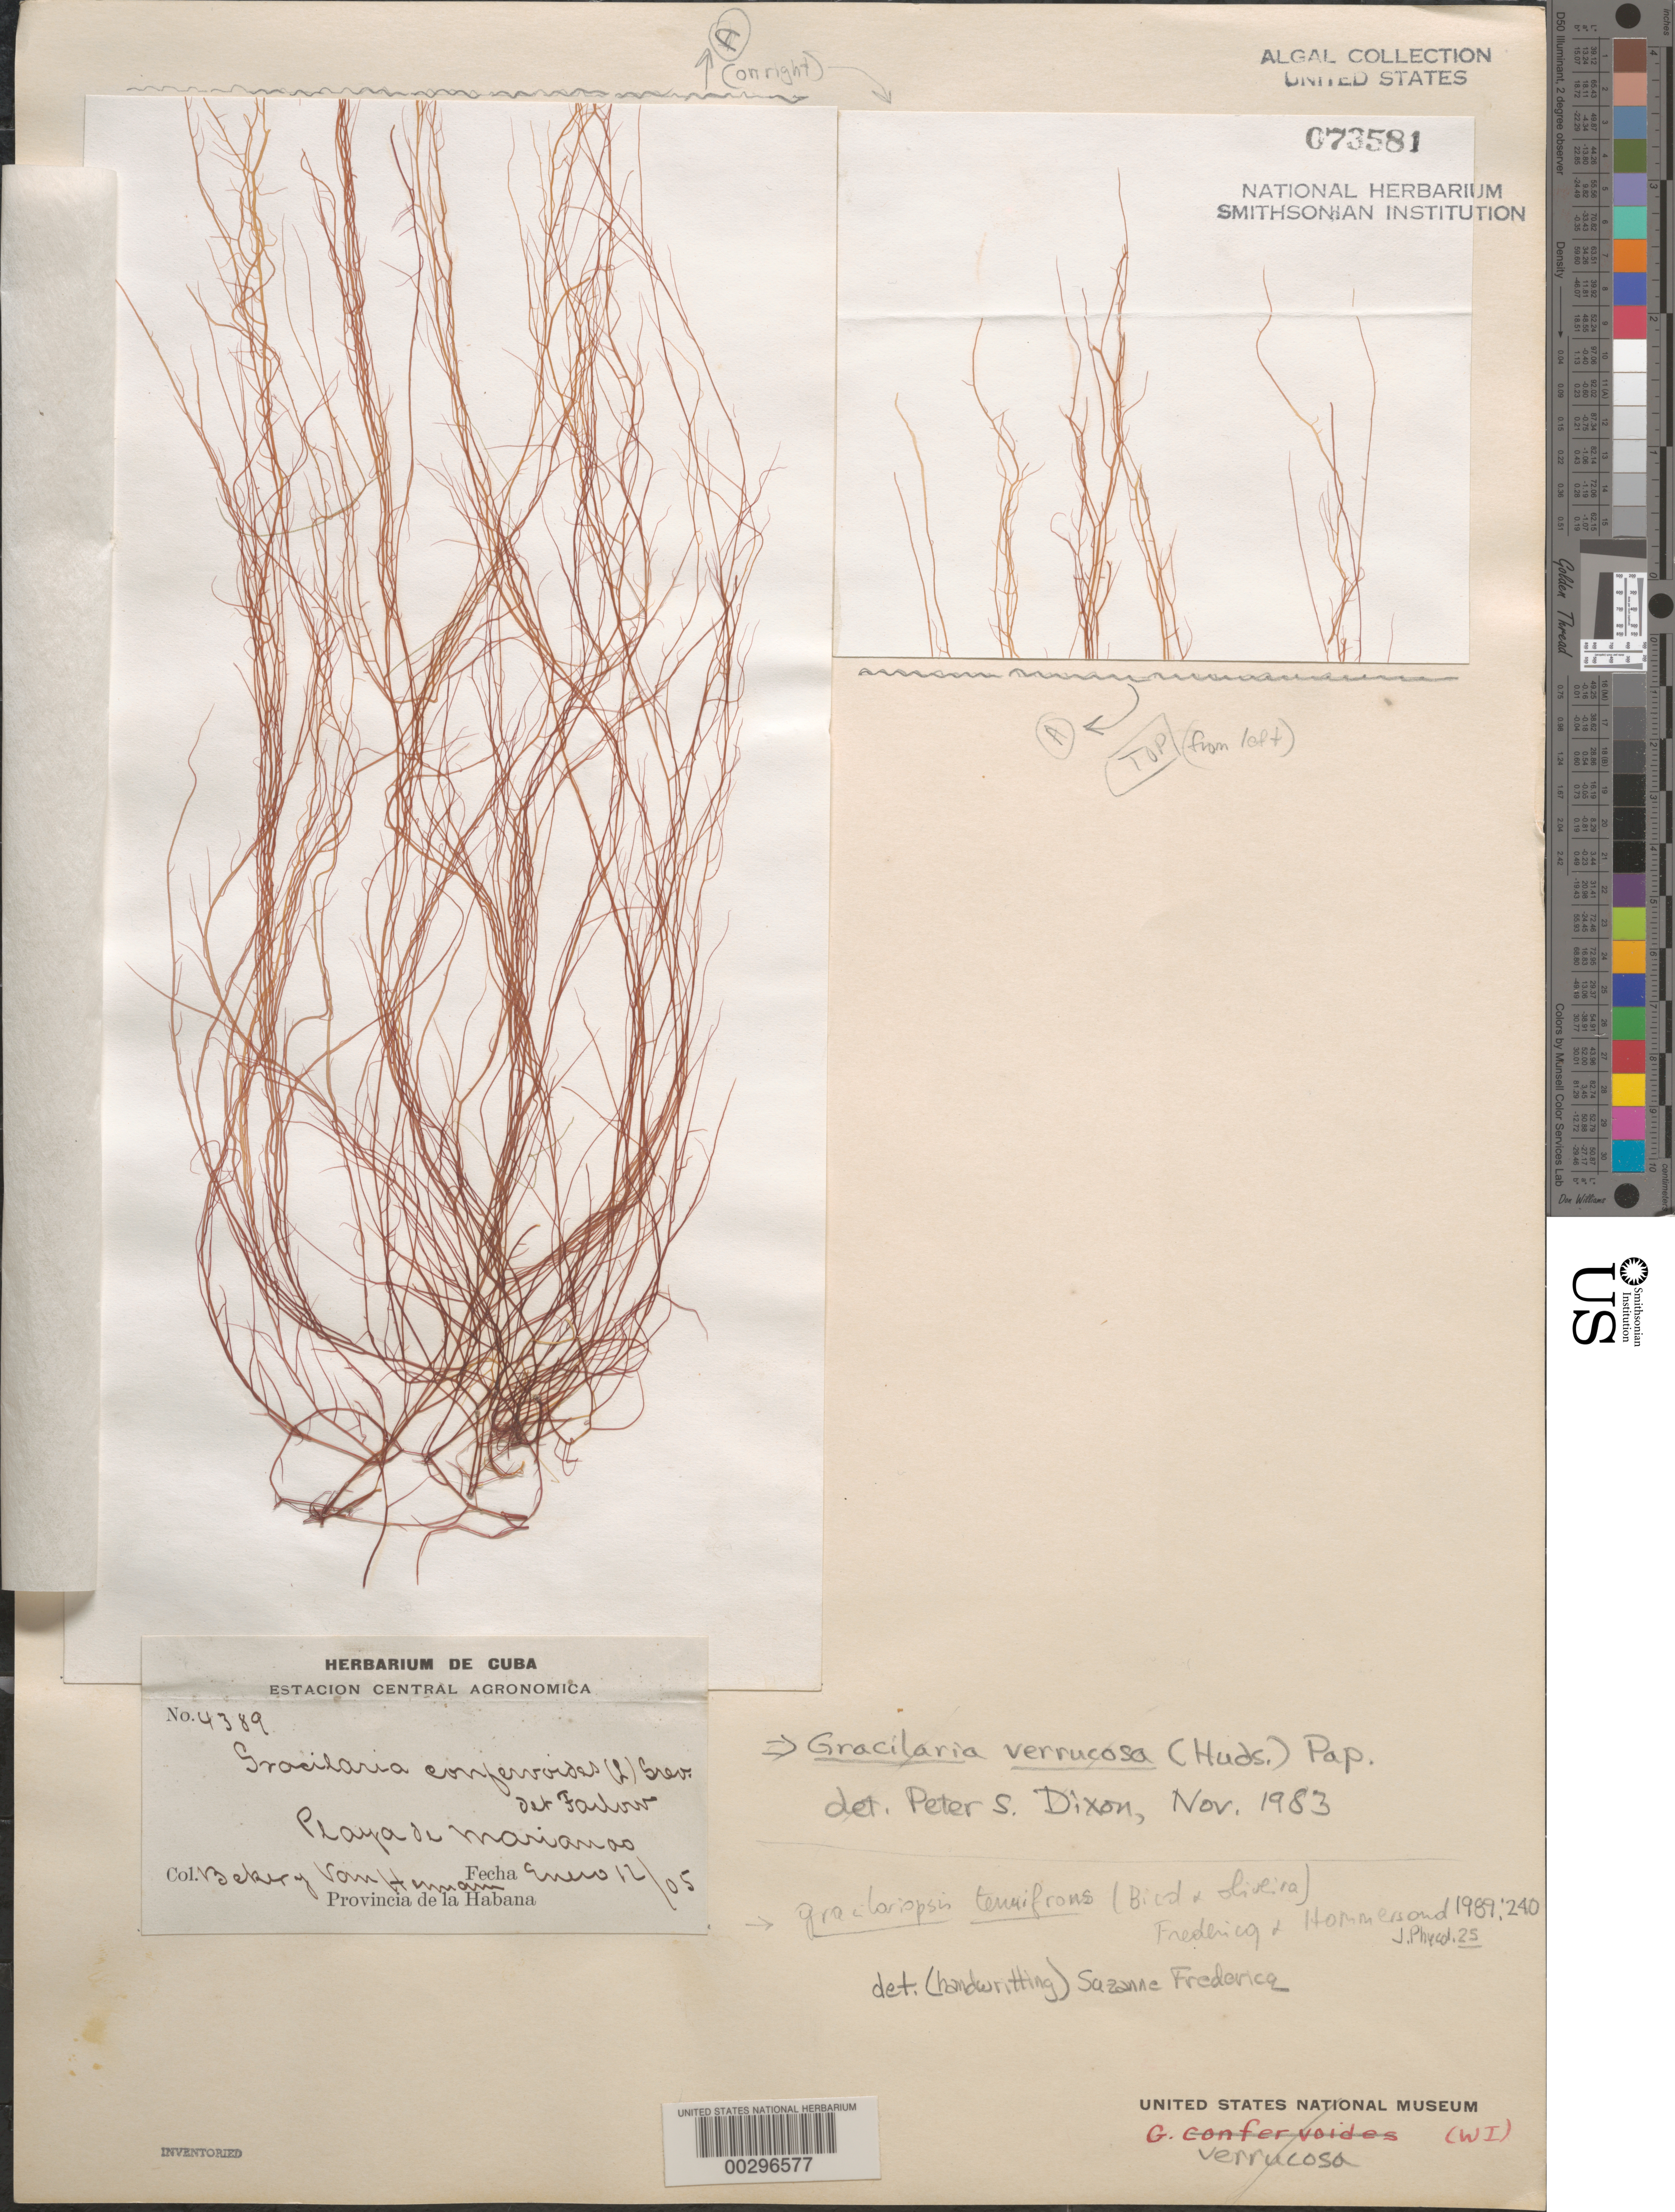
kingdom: Plantae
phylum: Rhodophyta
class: Florideophyceae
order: Gracilariales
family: Gracilariaceae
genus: Gracilariopsis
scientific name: Gracilariopsis longissima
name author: (S.G. Gmel.) Steentoft et al.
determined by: Algae name updating Project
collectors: C. F. Baker & H. A. Van Hermann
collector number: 4389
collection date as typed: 12 Jan 1905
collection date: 1905-01-12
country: Cuba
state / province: La Habana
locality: Playa de marianao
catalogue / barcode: US 73581